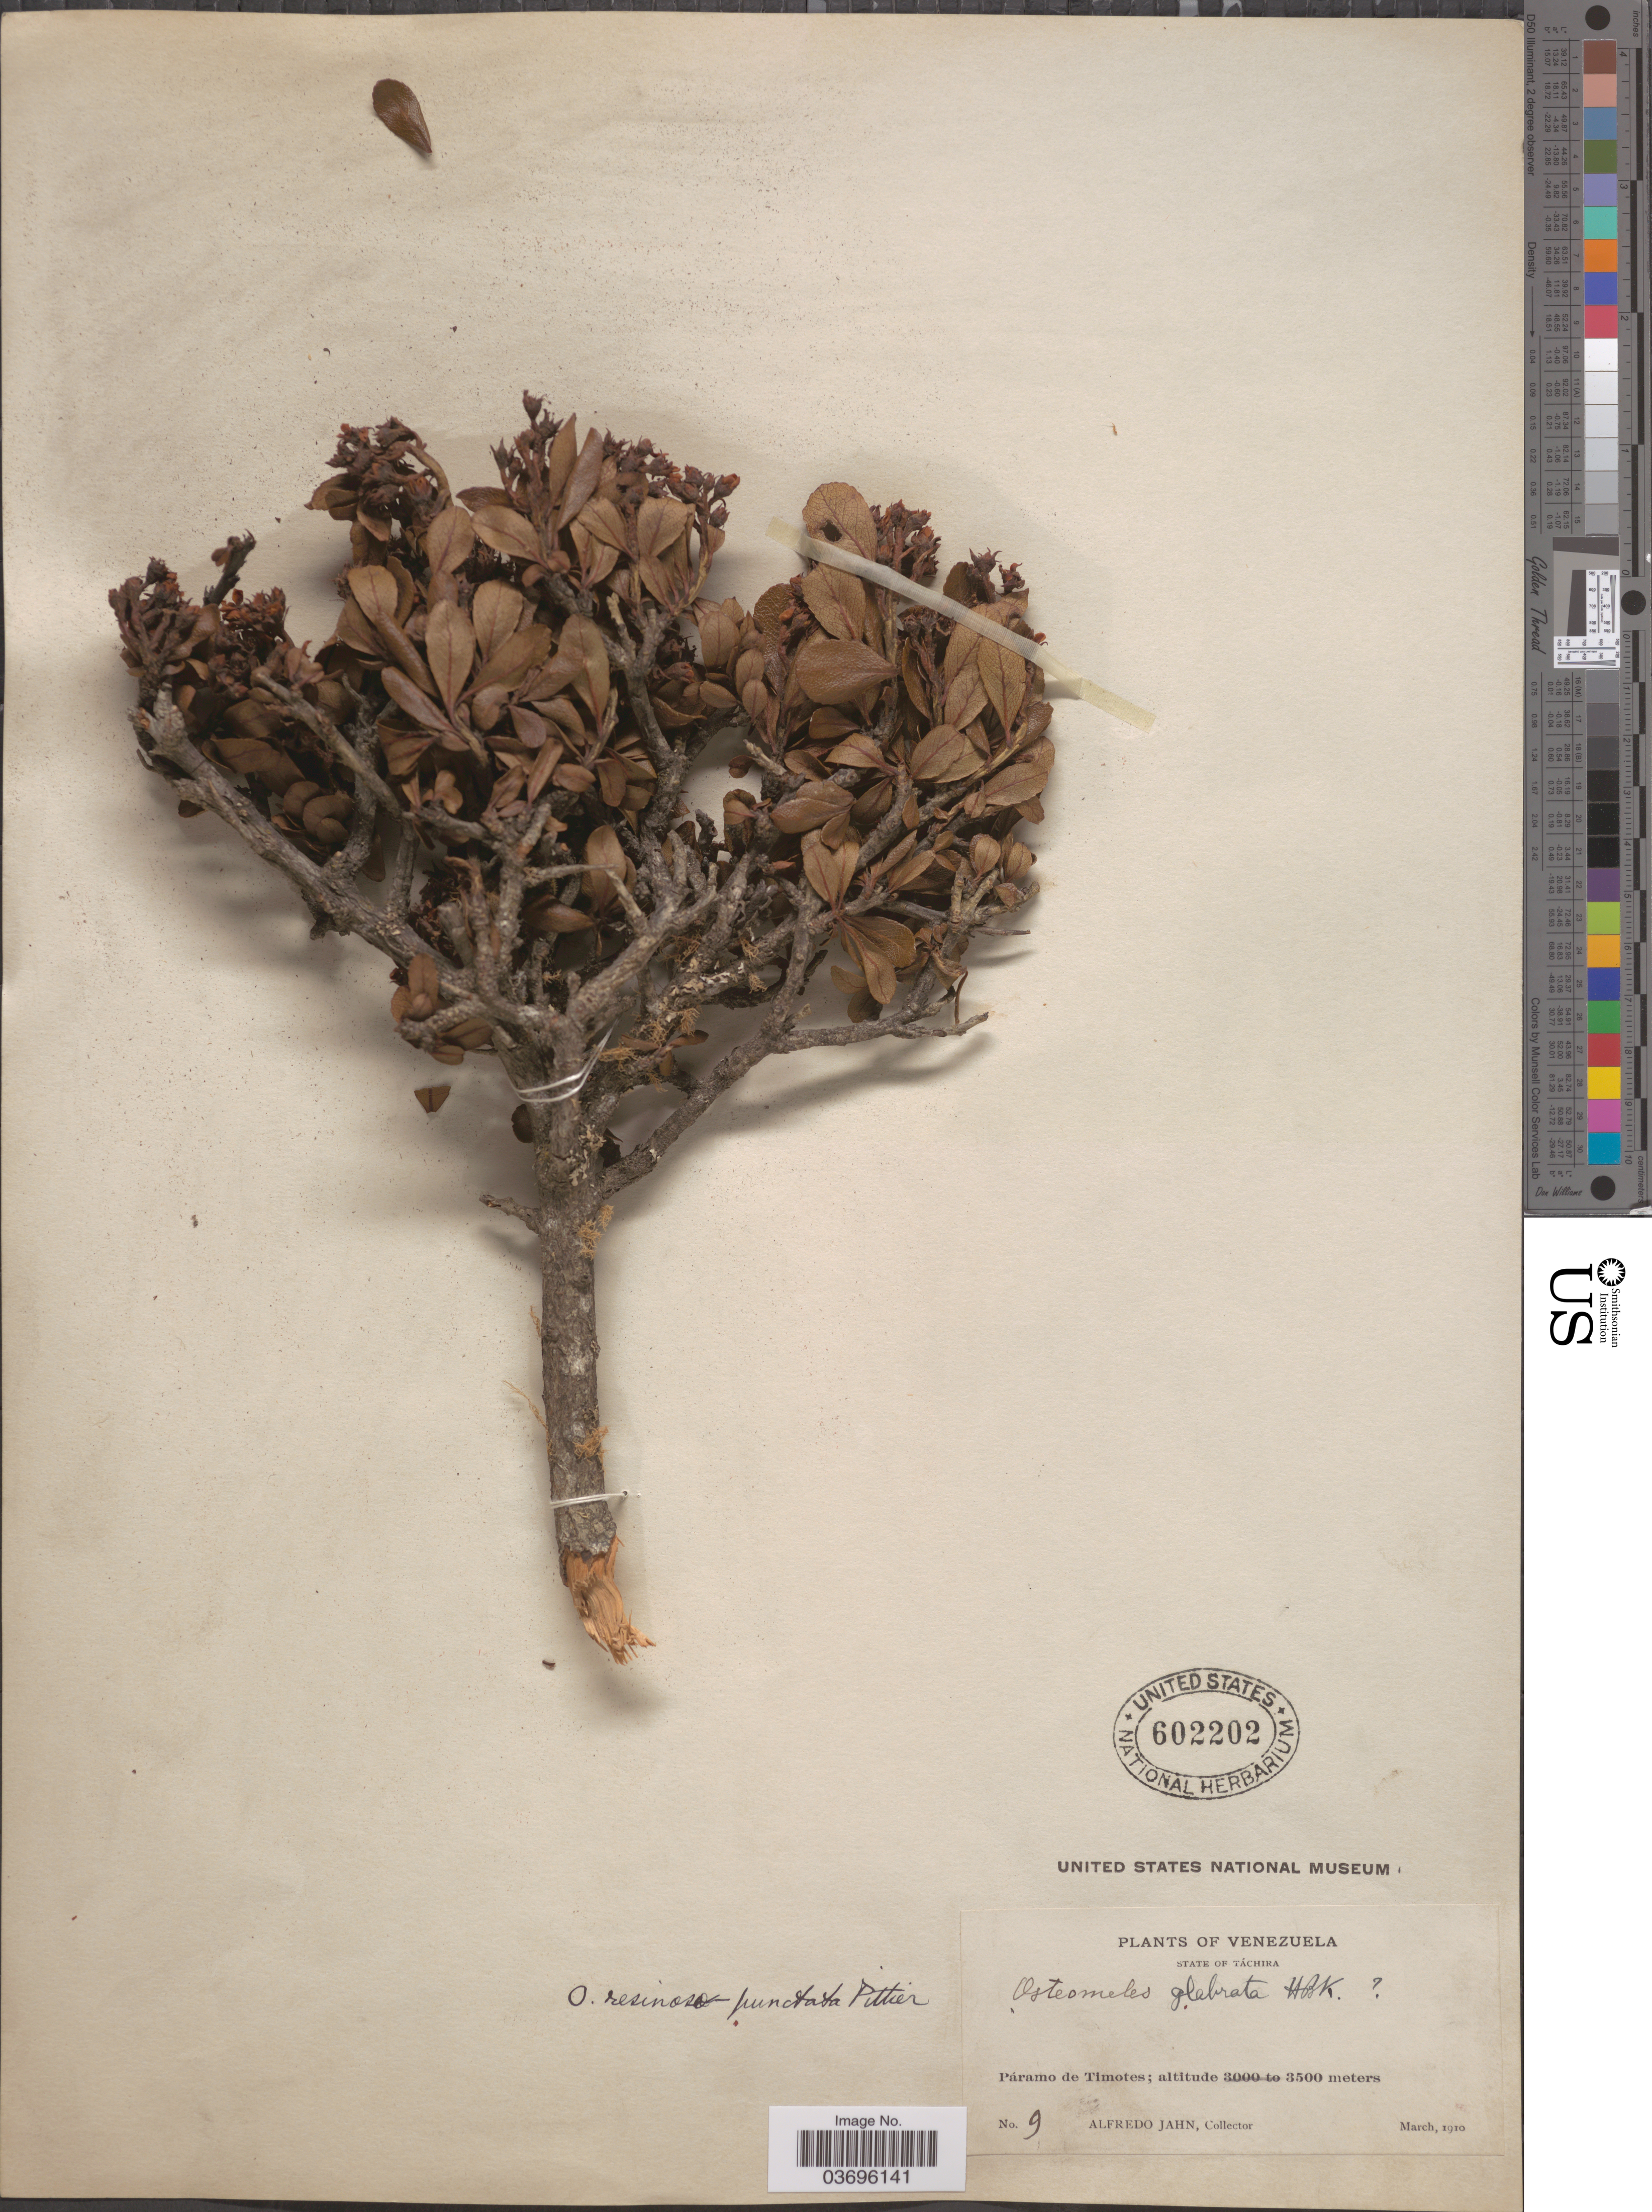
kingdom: Plantae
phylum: Tracheophyta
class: Magnoliopsida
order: Rosales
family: Rosaceae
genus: Hesperomeles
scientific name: Hesperomeles resinoso-punctata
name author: Pittier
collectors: A. Jahn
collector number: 9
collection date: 1910-03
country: Venezuela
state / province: Tachira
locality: Páramo de Timotes.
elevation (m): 3500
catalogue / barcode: US 602202